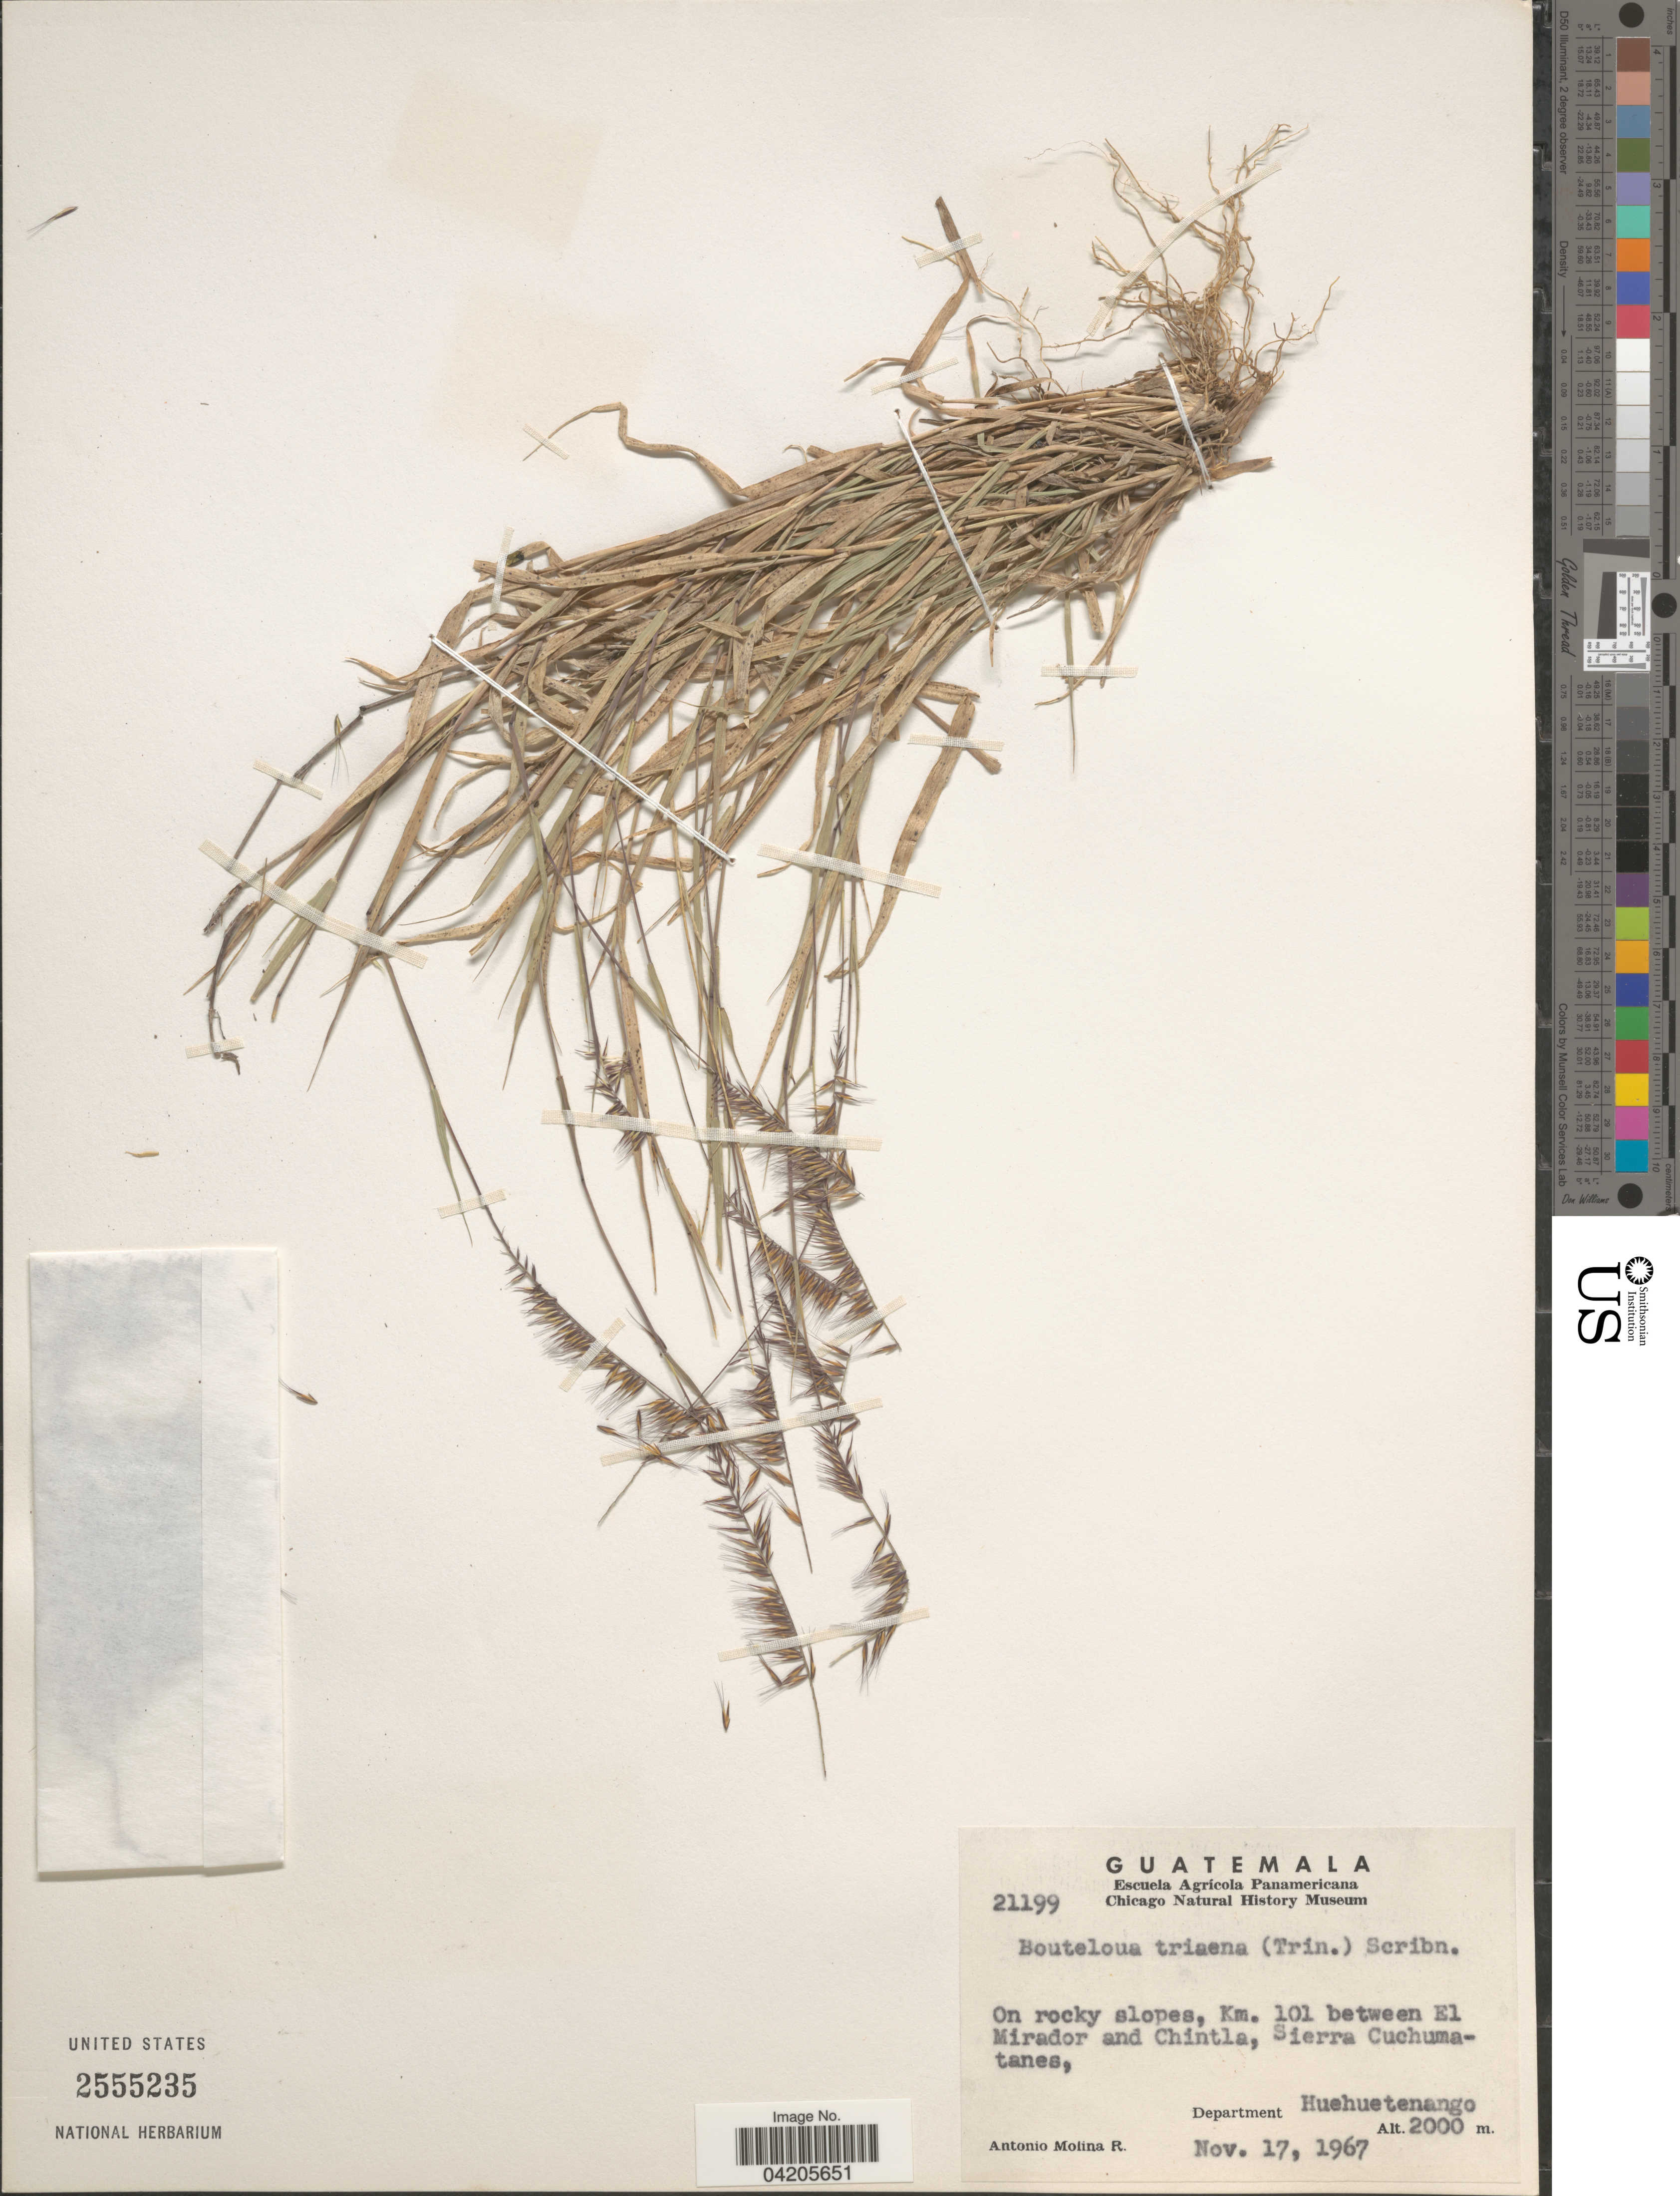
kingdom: Plantae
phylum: Tracheophyta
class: Liliopsida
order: Poales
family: Poaceae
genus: Bouteloua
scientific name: Bouteloua triaena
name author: (Trin. ex Spreng.) Scribn.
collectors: A. Molina R.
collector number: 21199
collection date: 1967-11-17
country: Guatemala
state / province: Huehuetenango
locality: On rocky slopes, Km. 101 between El Mirador and Chintla, Sierra Cuchumatanes, Department Huehuetenango.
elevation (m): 2000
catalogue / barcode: US 2555235